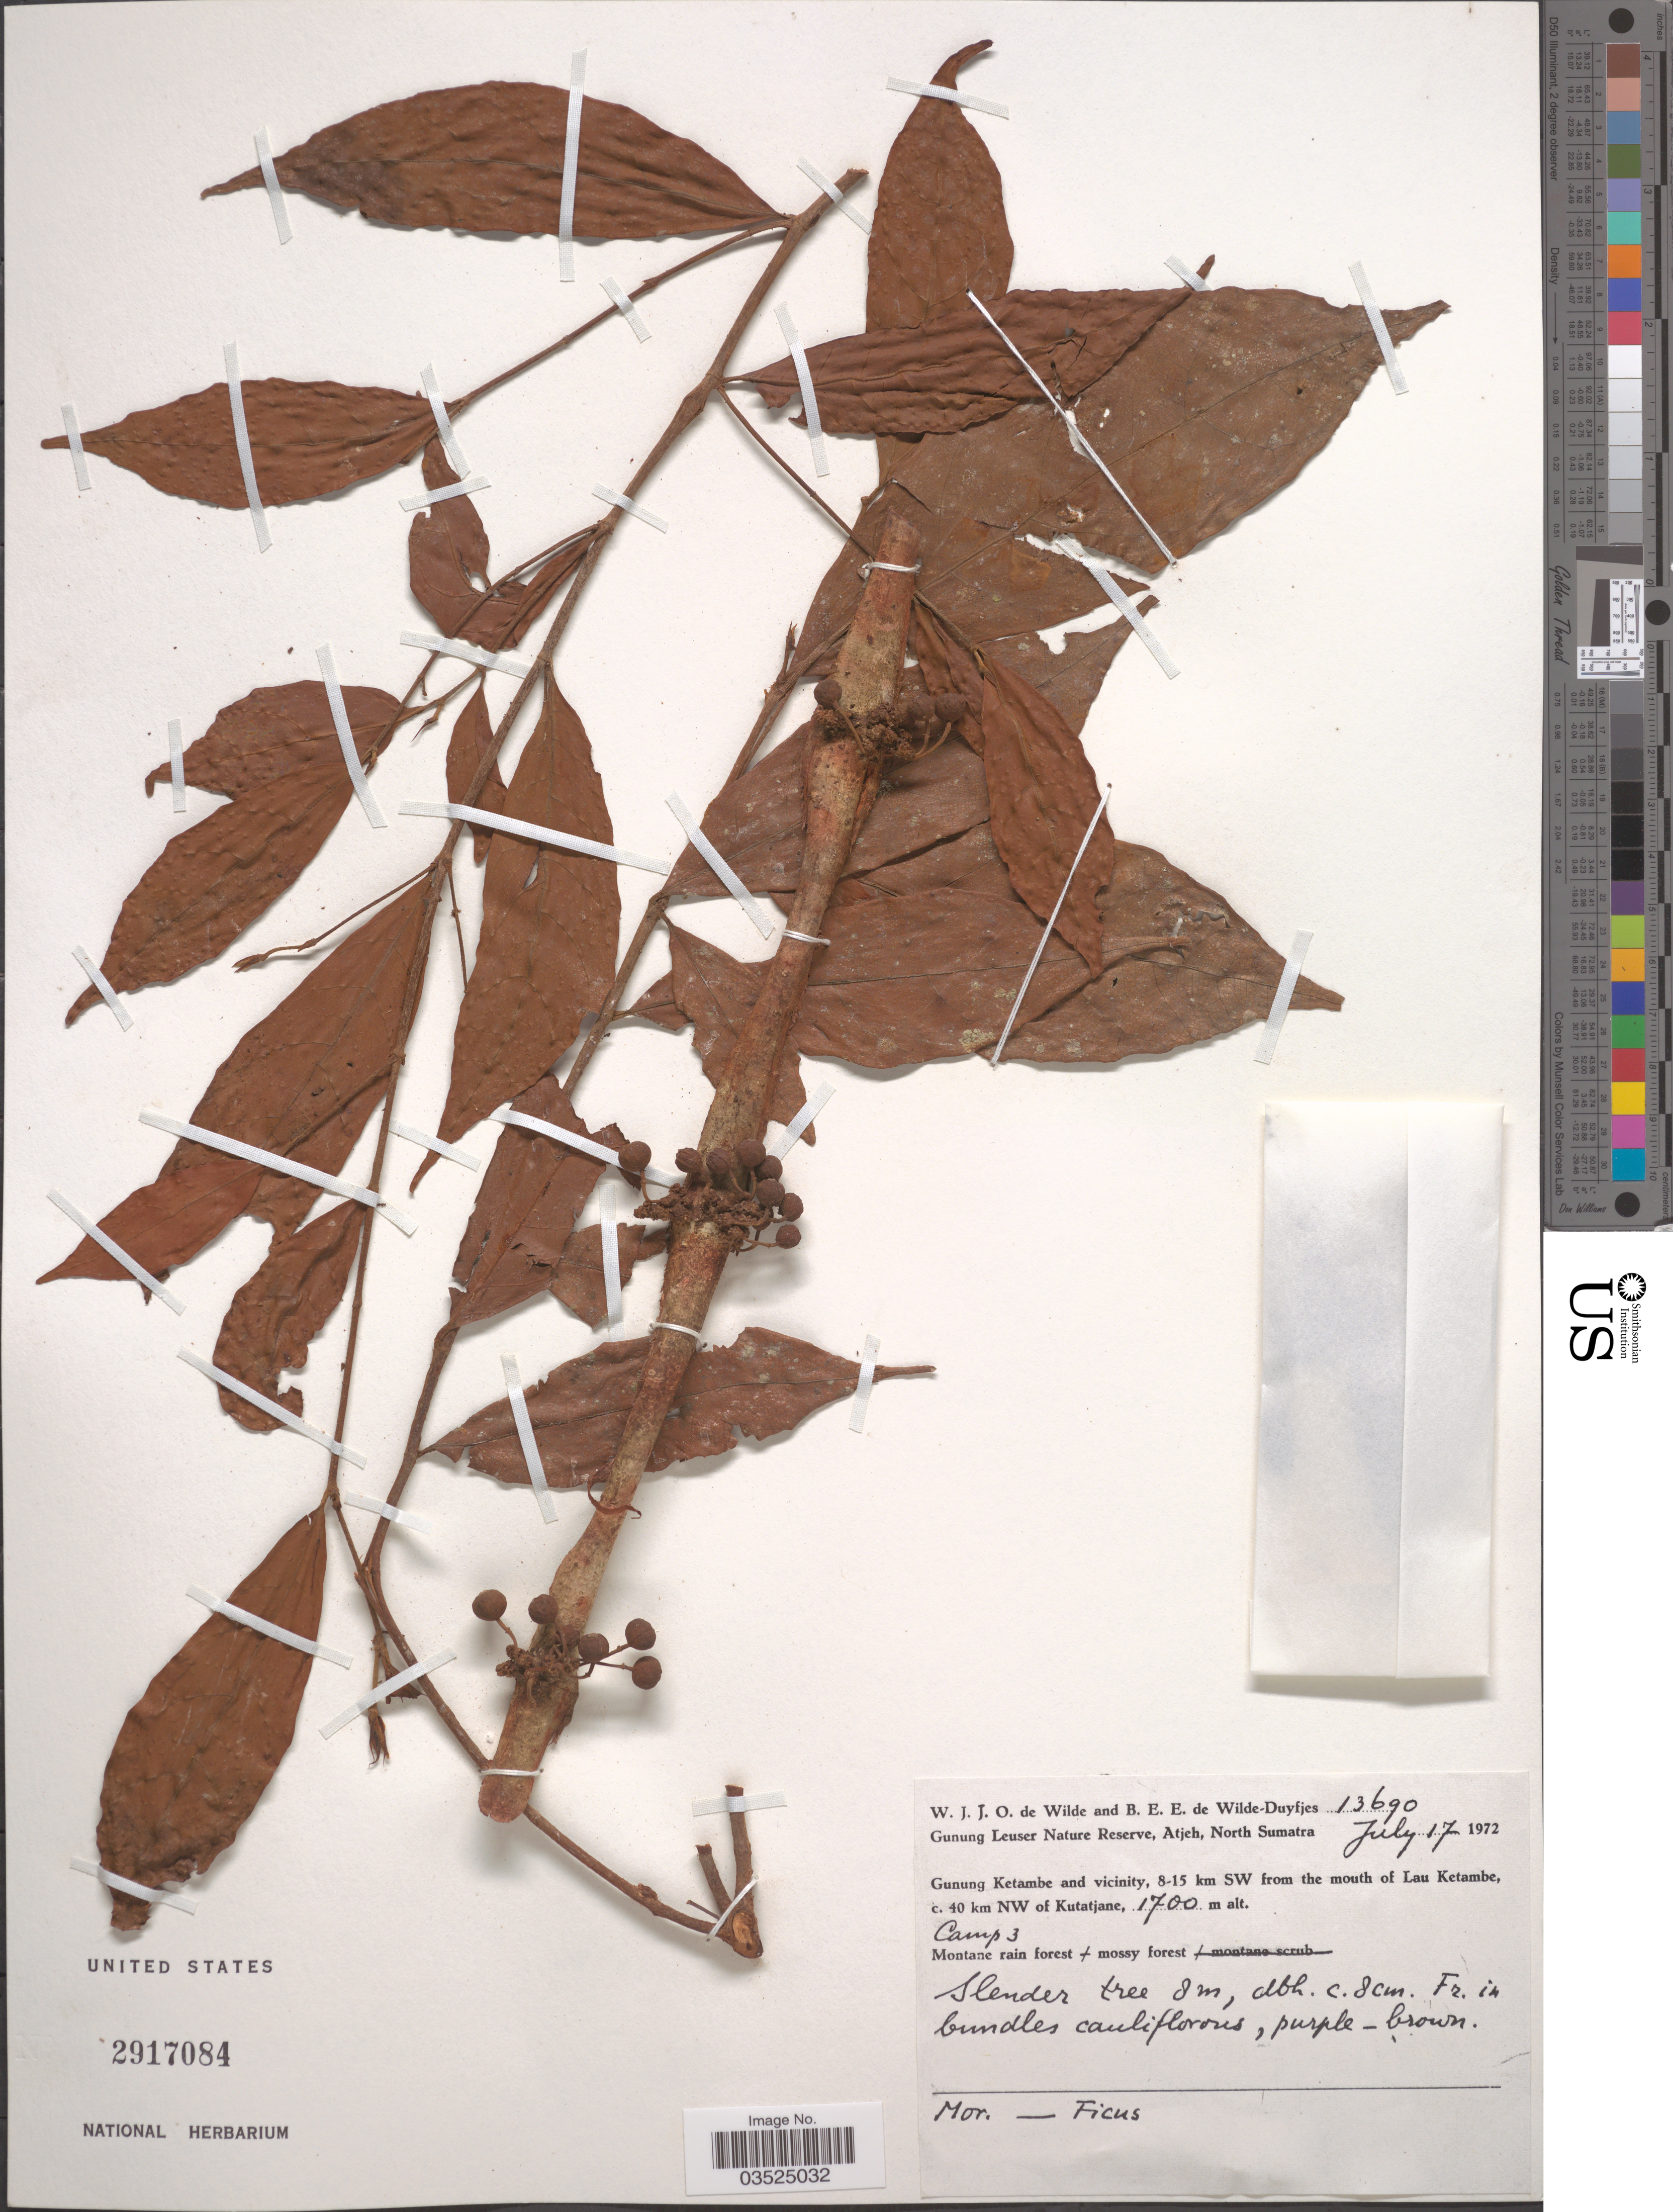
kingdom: Plantae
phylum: Tracheophyta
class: Magnoliopsida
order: Rosales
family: Moraceae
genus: Ficus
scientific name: Ficus sp.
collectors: W. J. de Wilde & B. E. de Wilde-Duyfjes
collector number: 13690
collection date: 1972-07-17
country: Indonesia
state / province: Sumatra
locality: Gunung Leuser Nature Reserve, Atjeh, North Sumatra. Gunung Ketambe and vicinity, 8-15 km SW from the mouth of Lau Ketambe, c. 40 km NW of Kutatjane, Camp 3.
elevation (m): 1700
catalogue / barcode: US 2917084